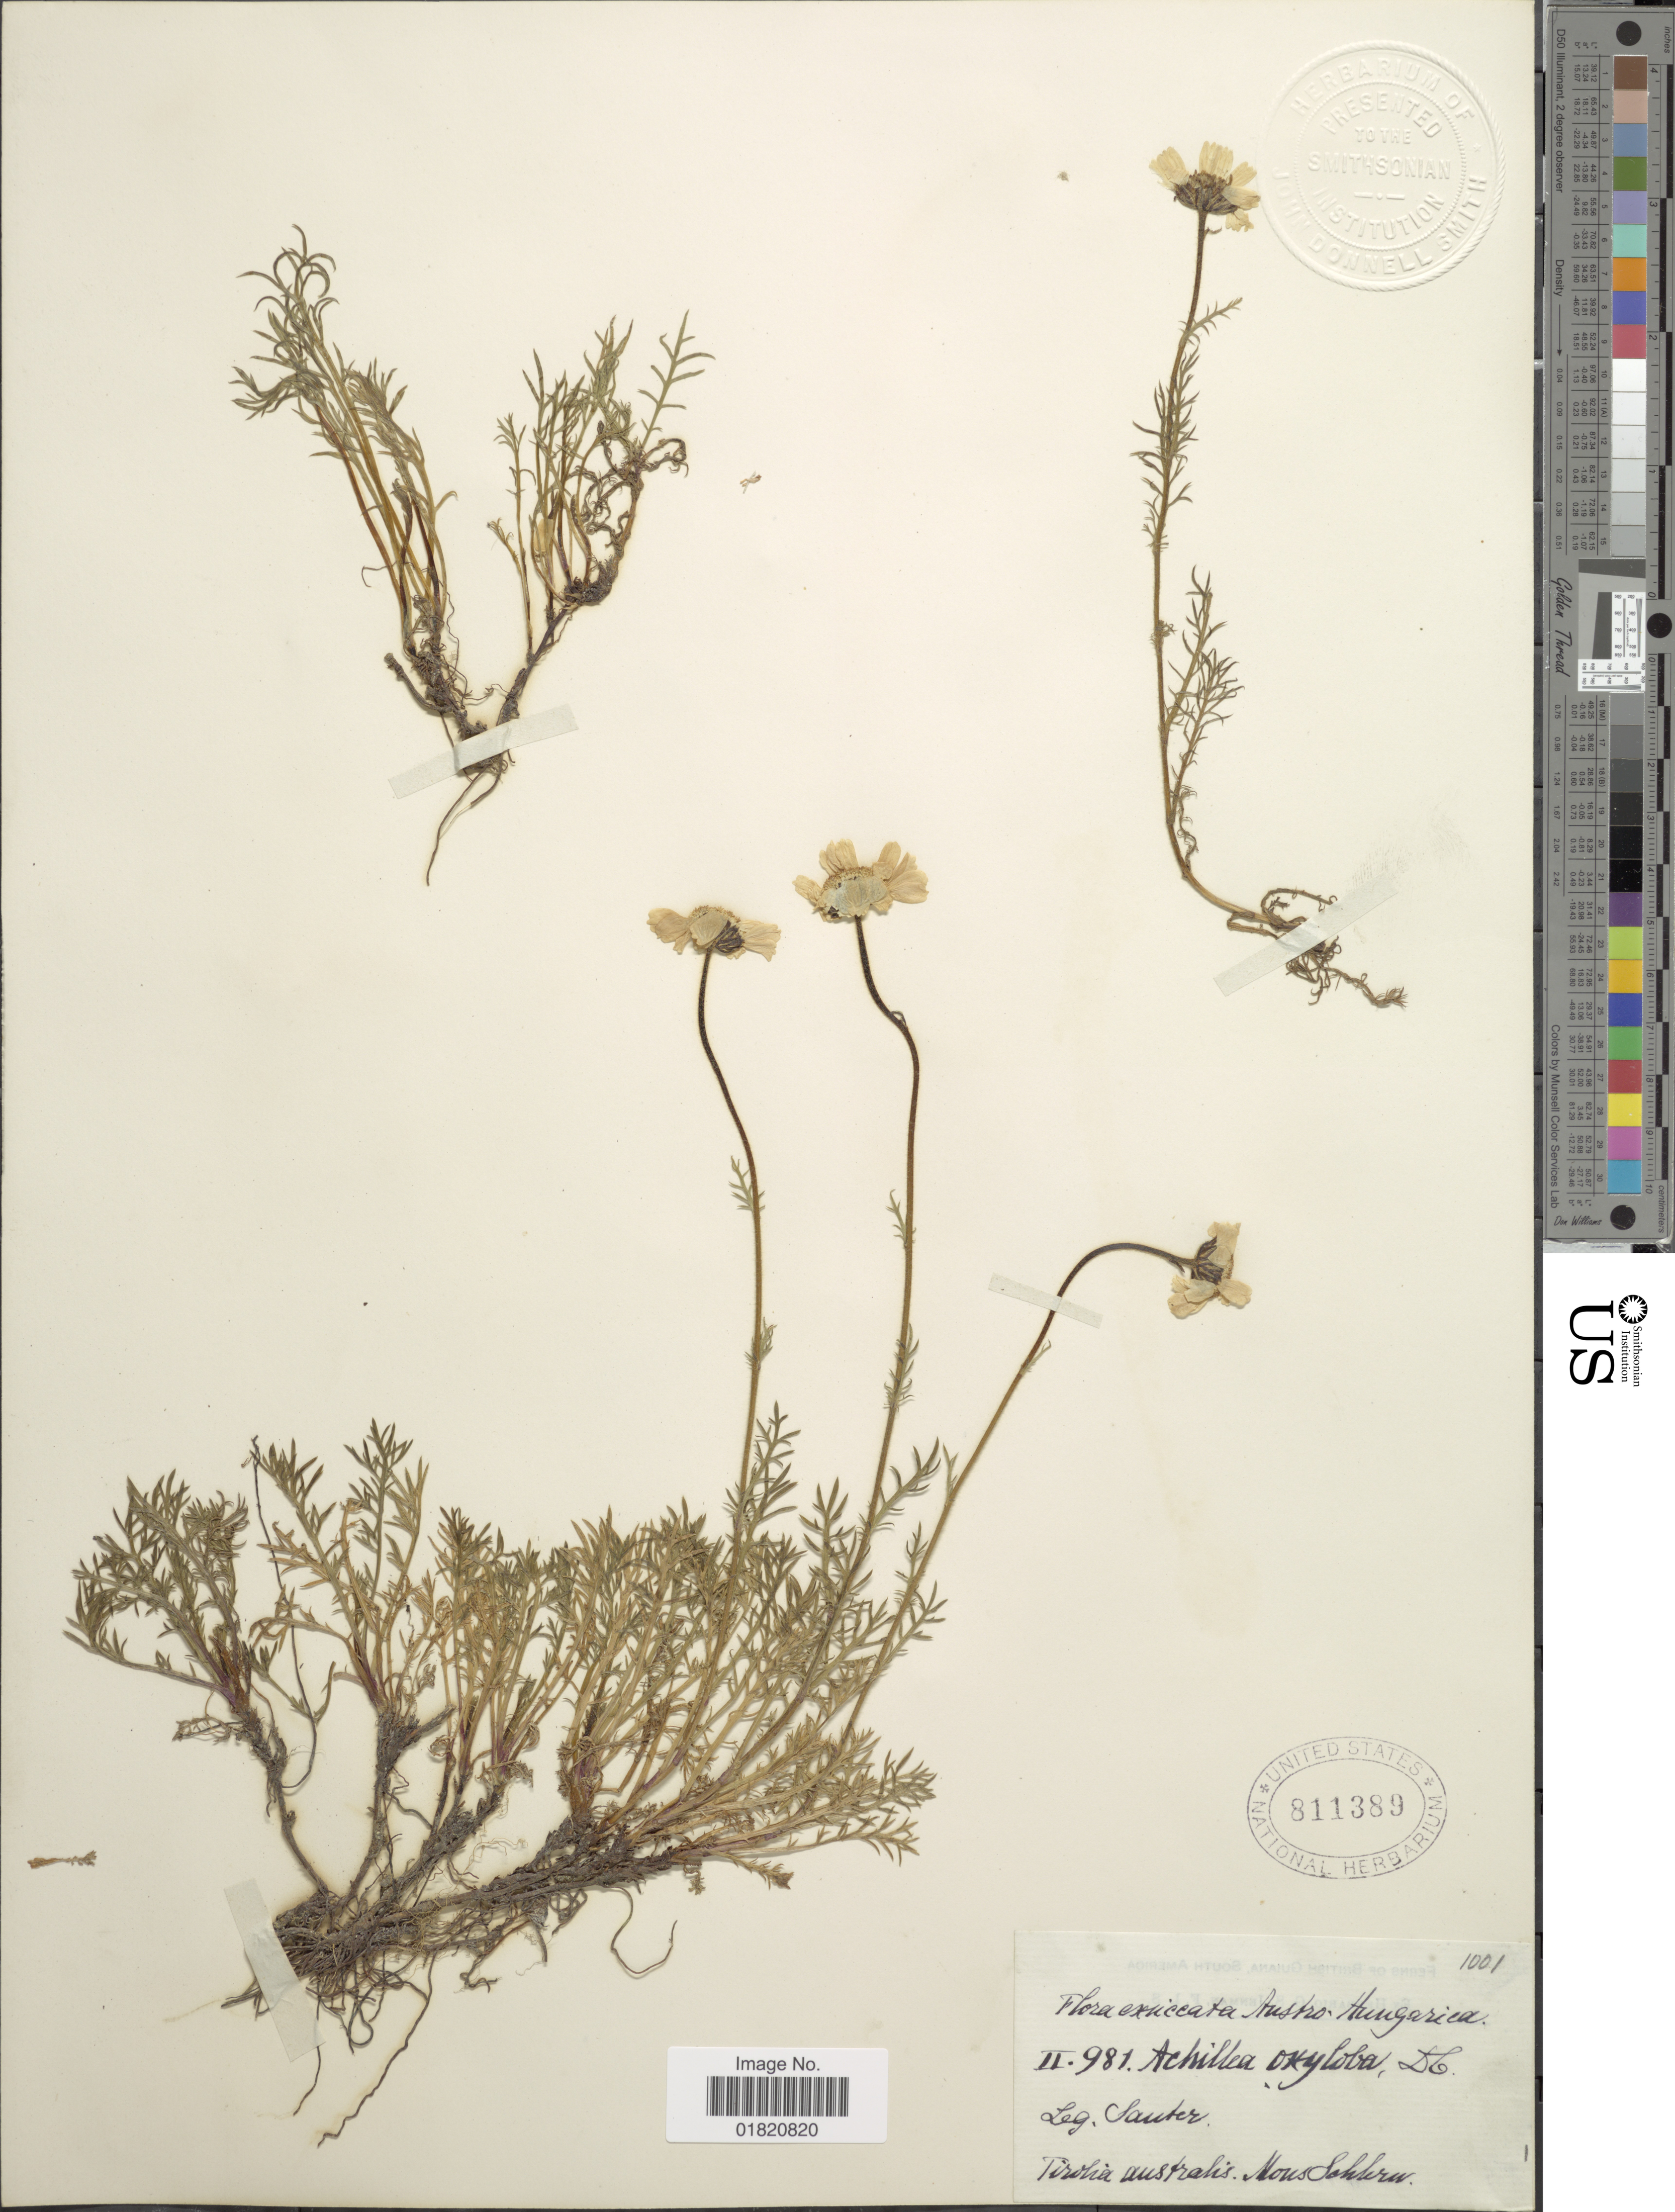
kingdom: Plantae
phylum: Tracheophyta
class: Magnoliopsida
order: Asterales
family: Asteraceae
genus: Achillea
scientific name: Achillea oxyloba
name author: (DC.) Sch. Bip.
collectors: -. Sauter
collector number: II981*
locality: Austro-Hungarica. Tirolis australis. Mons Sohlern [interpreted]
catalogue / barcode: US 811389